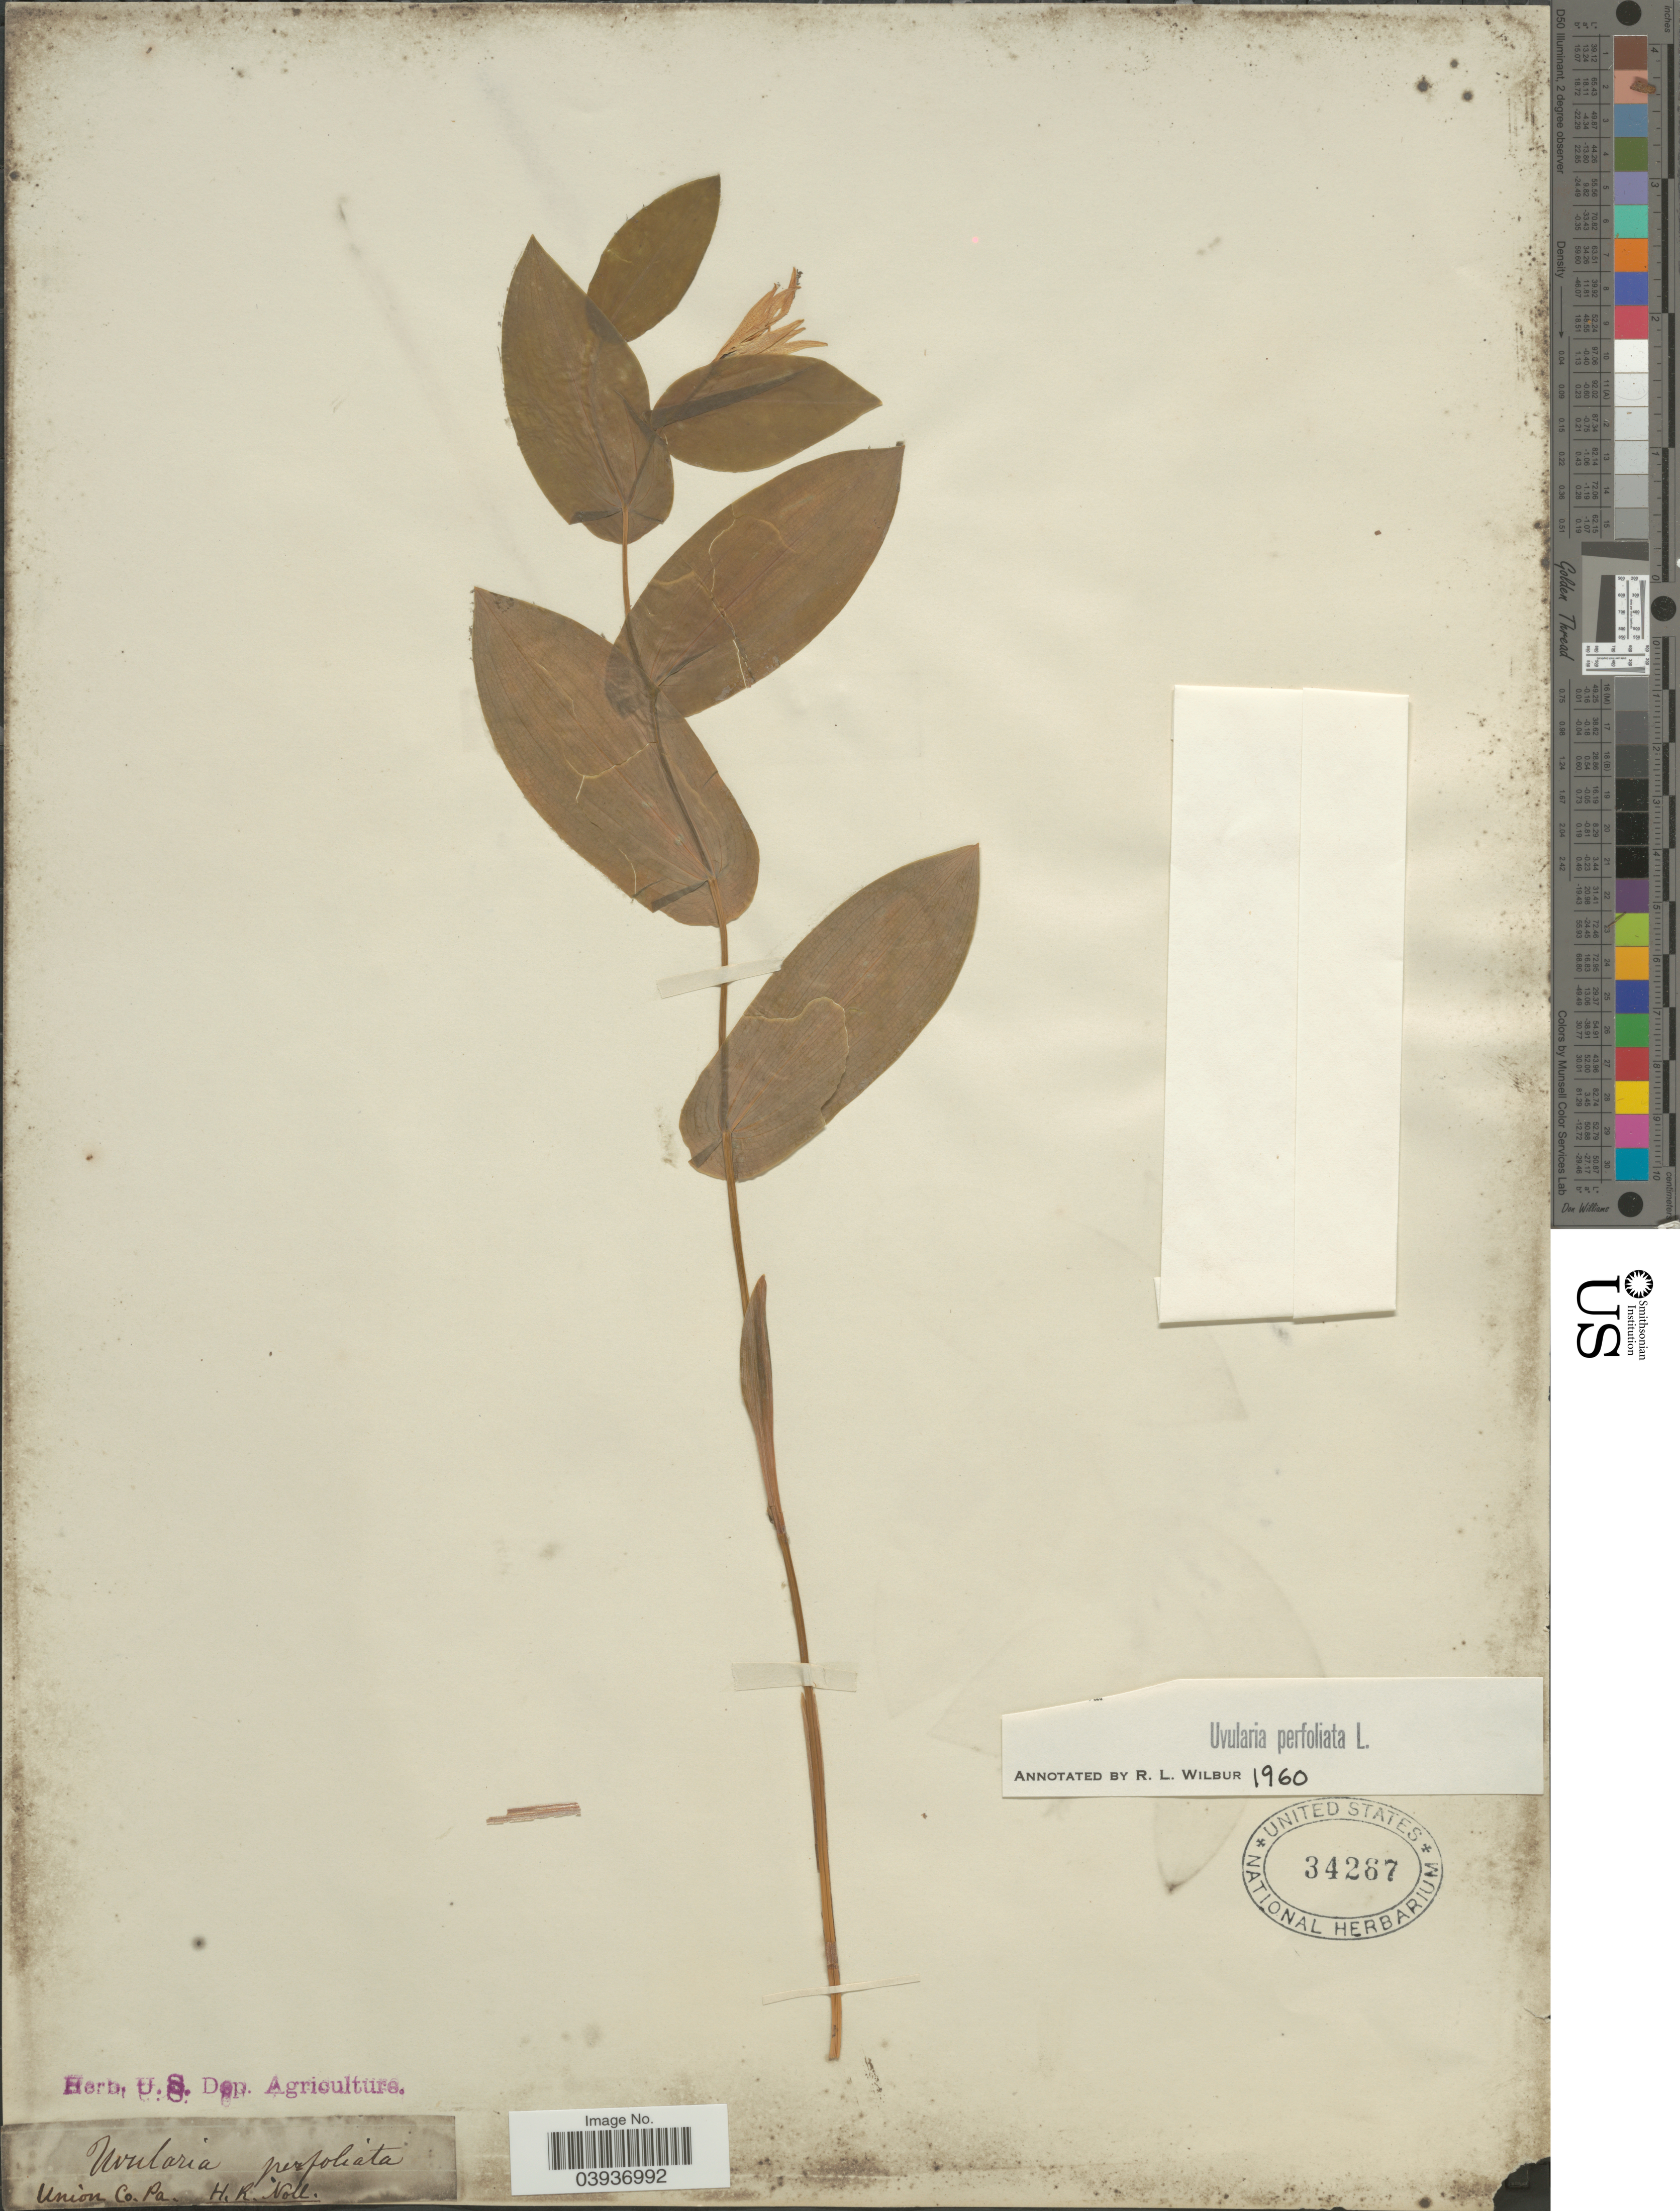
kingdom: Plantae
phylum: Tracheophyta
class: Liliopsida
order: Liliales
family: Colchicaceae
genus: Uvularia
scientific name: Uvularia perfoliata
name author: L.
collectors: H. Noll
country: United States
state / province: Pennsylvania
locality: Union Co.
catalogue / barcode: US 34267